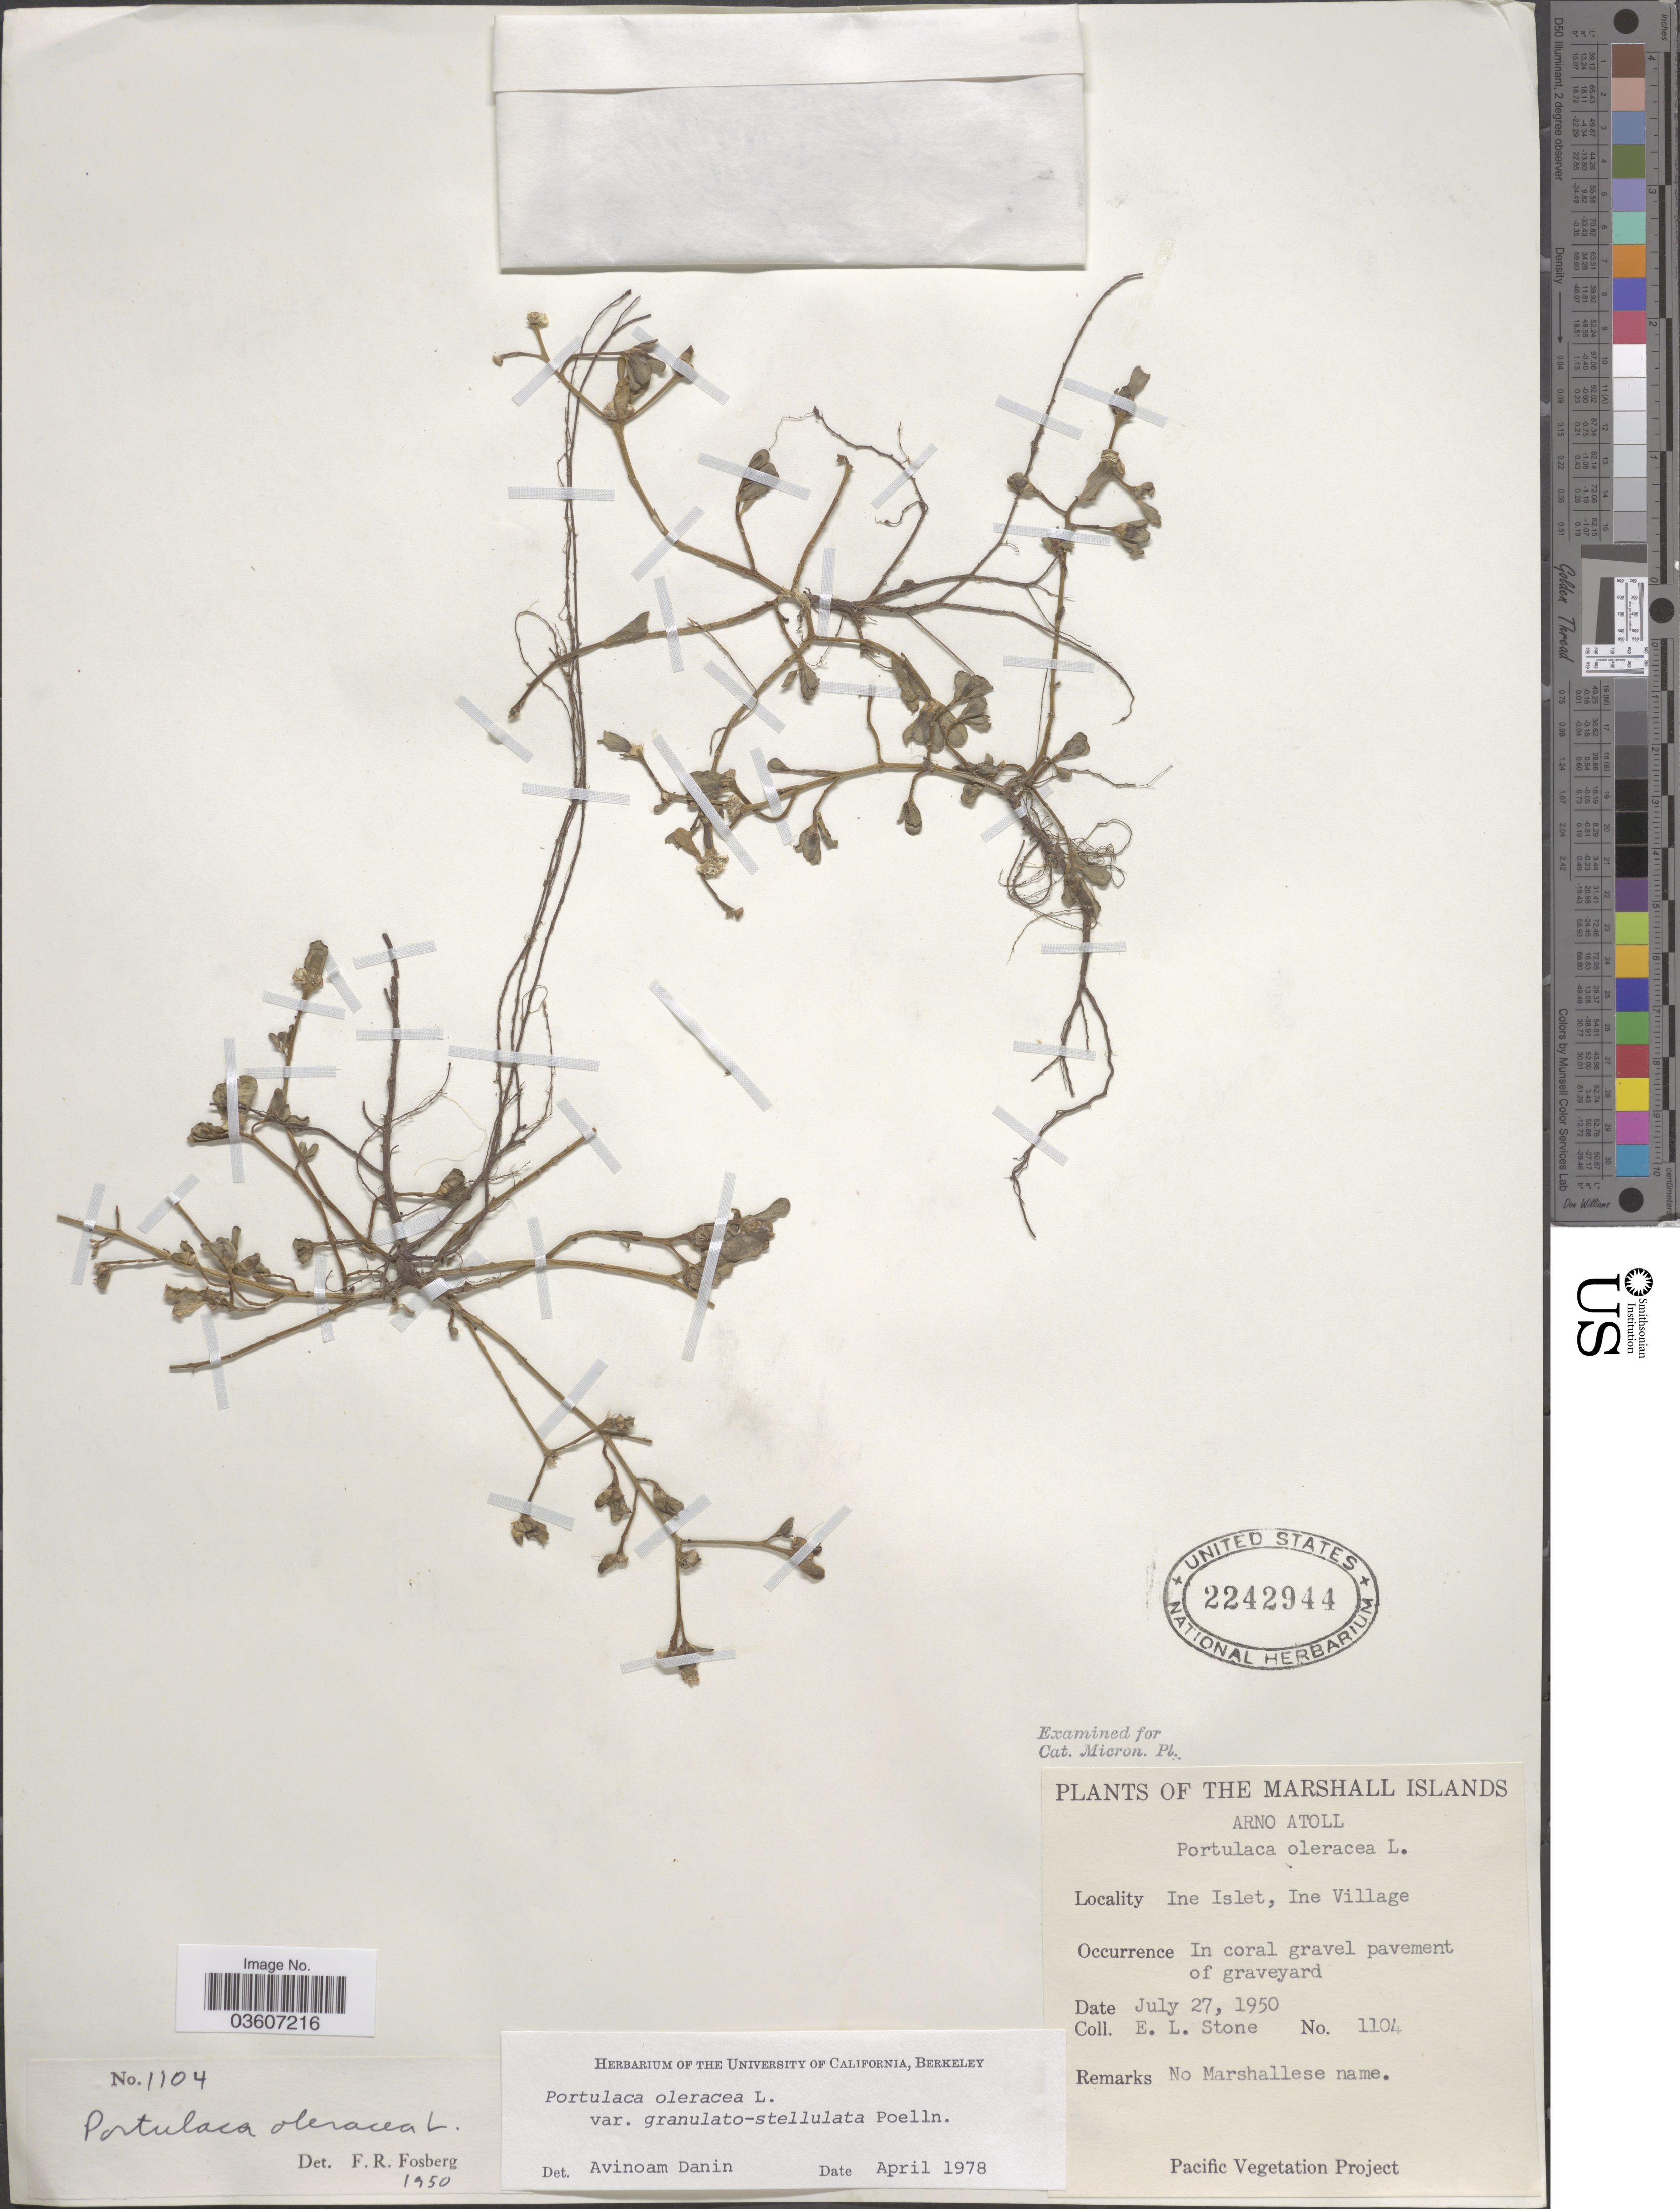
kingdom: Plantae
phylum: Tracheophyta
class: Magnoliopsida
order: Caryophyllales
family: Portulacaceae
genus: Portulaca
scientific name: Portulaca oleracea var. granulatostellulata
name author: Poelln.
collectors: E. L. Stone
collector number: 1104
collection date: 1950-07-27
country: Marshall Islands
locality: Arno Atoll. Ine Islet, Ine Village.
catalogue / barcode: US 2242944